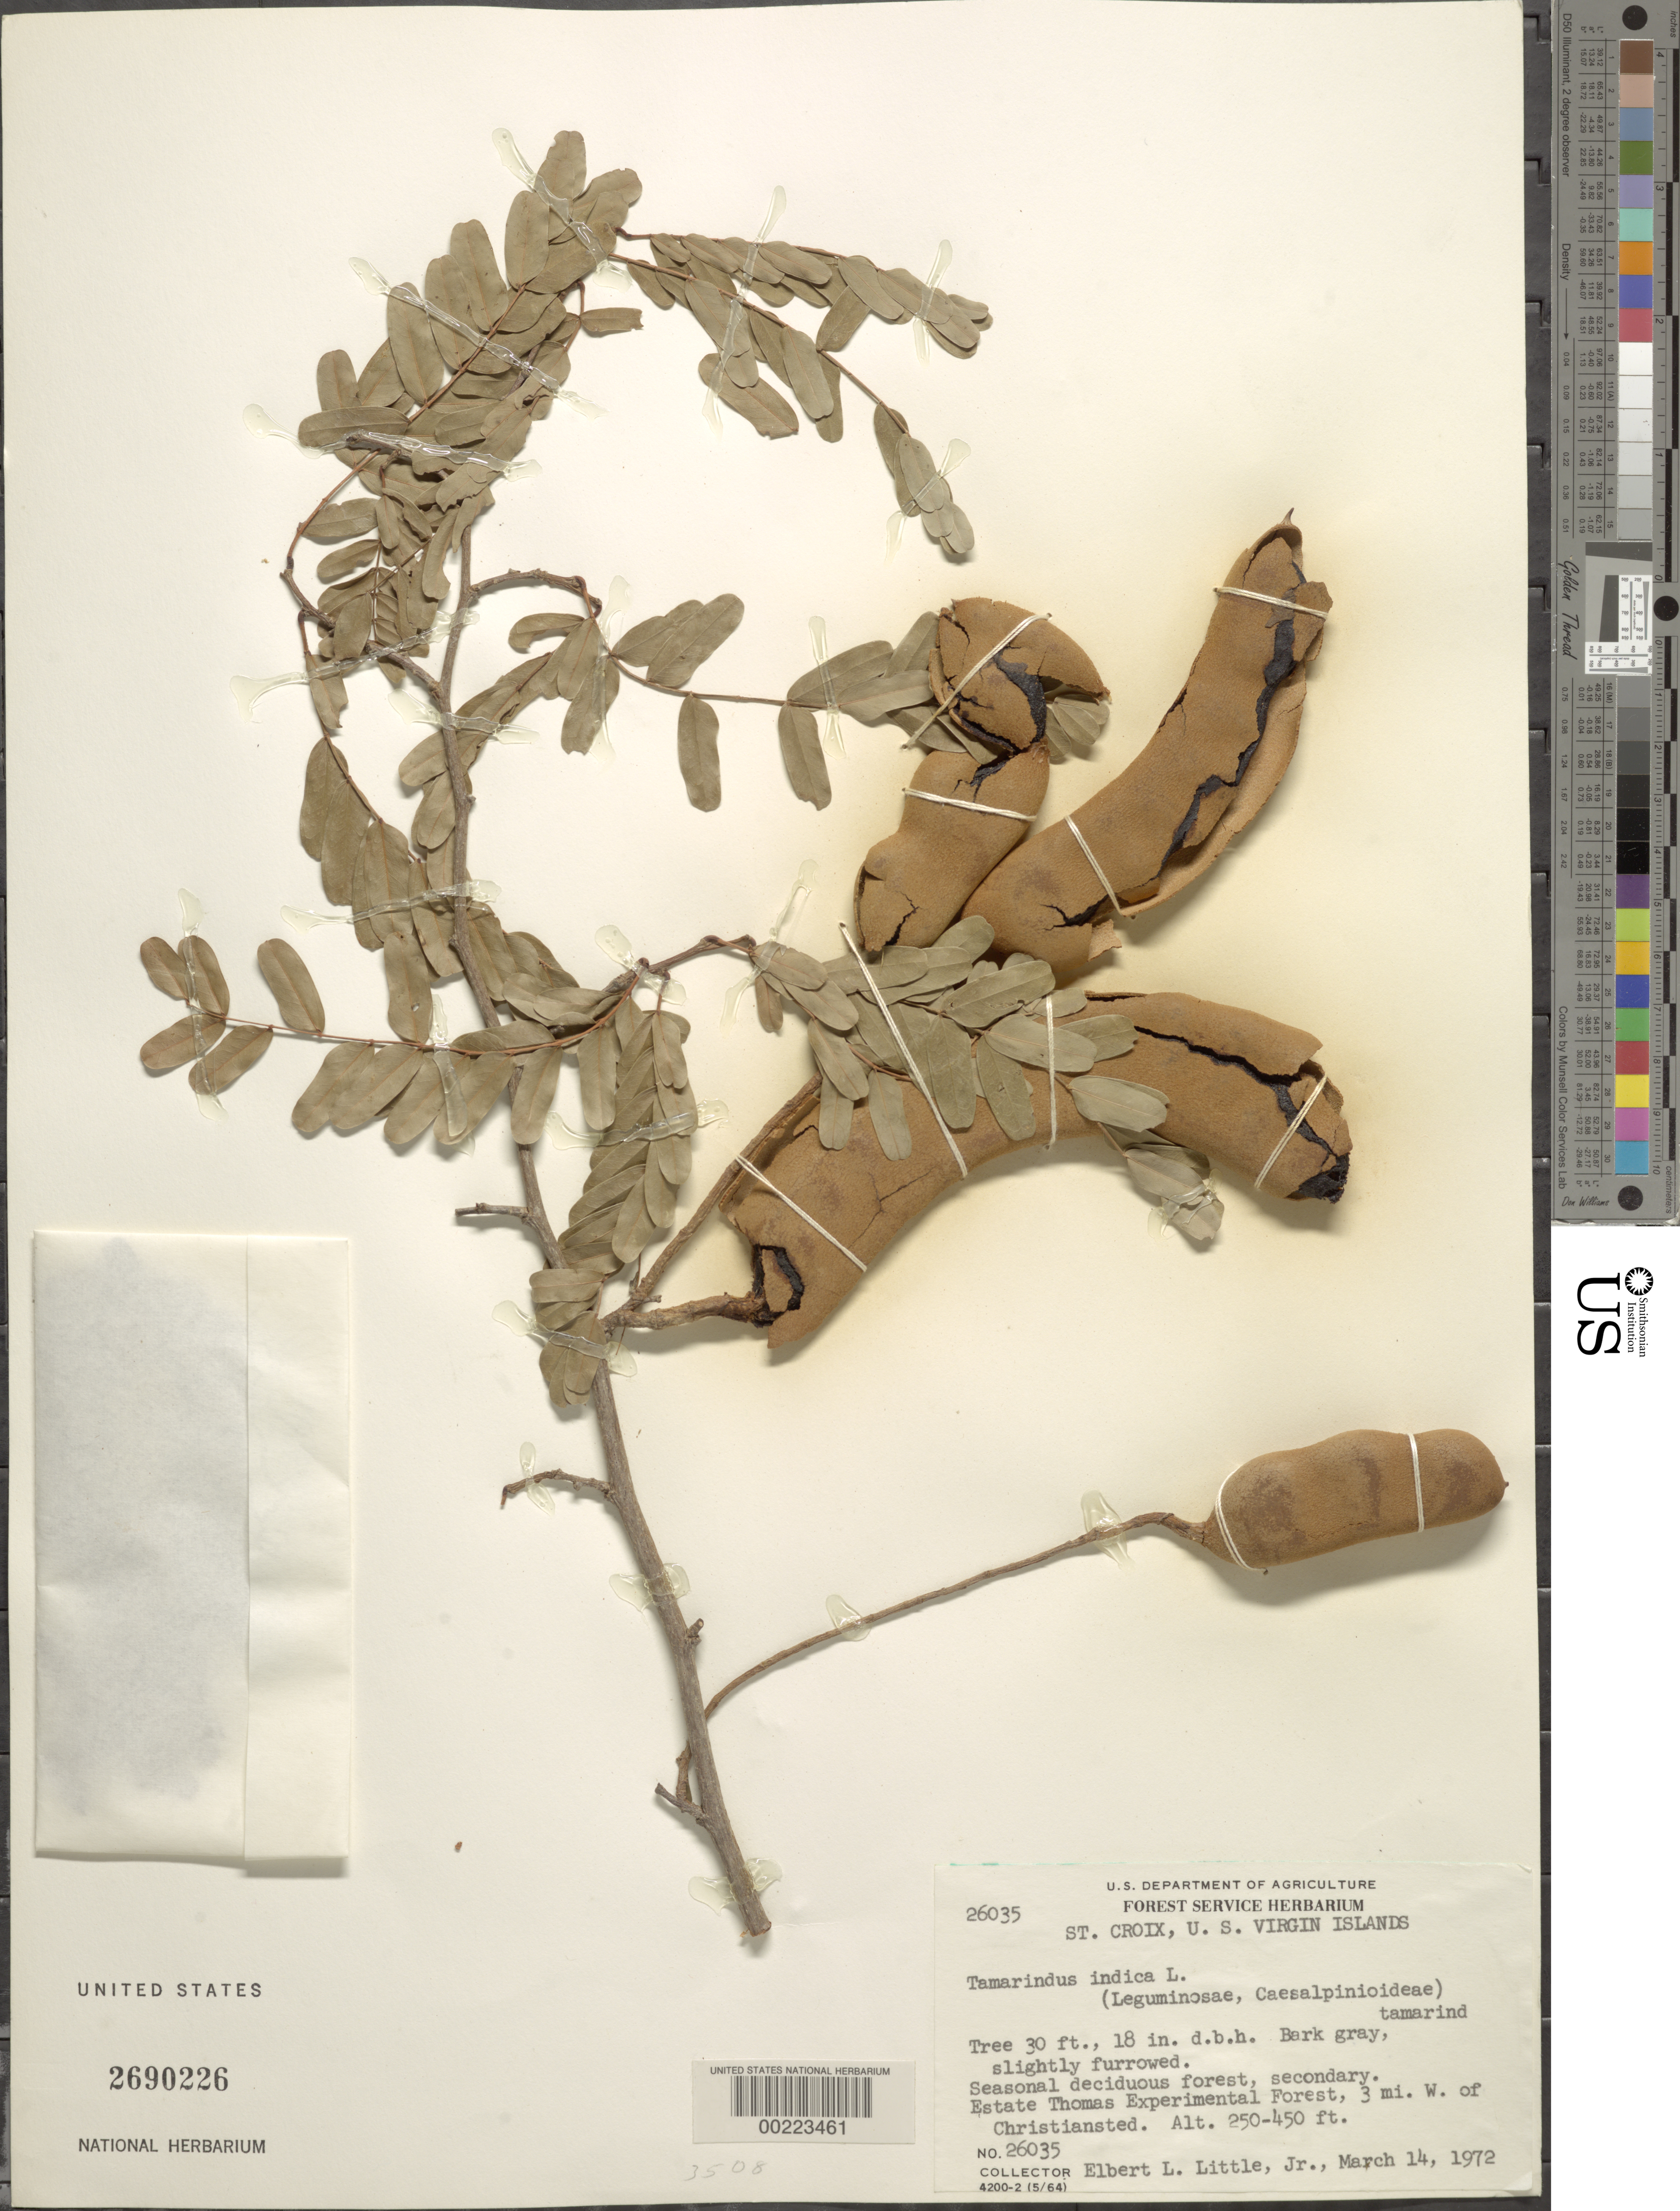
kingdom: Plantae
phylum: Tracheophyta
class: Magnoliopsida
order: Fabales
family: Fabaceae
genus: Tamarindus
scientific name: Tamarindus indica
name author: L.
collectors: E. L. Little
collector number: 26035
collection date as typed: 14 Mar 1972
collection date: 1972-03-14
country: U.S. Virgin Islands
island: St. Croix Island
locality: Estate thomas experimental forest, 3mi w of christiansted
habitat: Seasonal deciduous forest, secondary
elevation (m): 76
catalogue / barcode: US 2690226